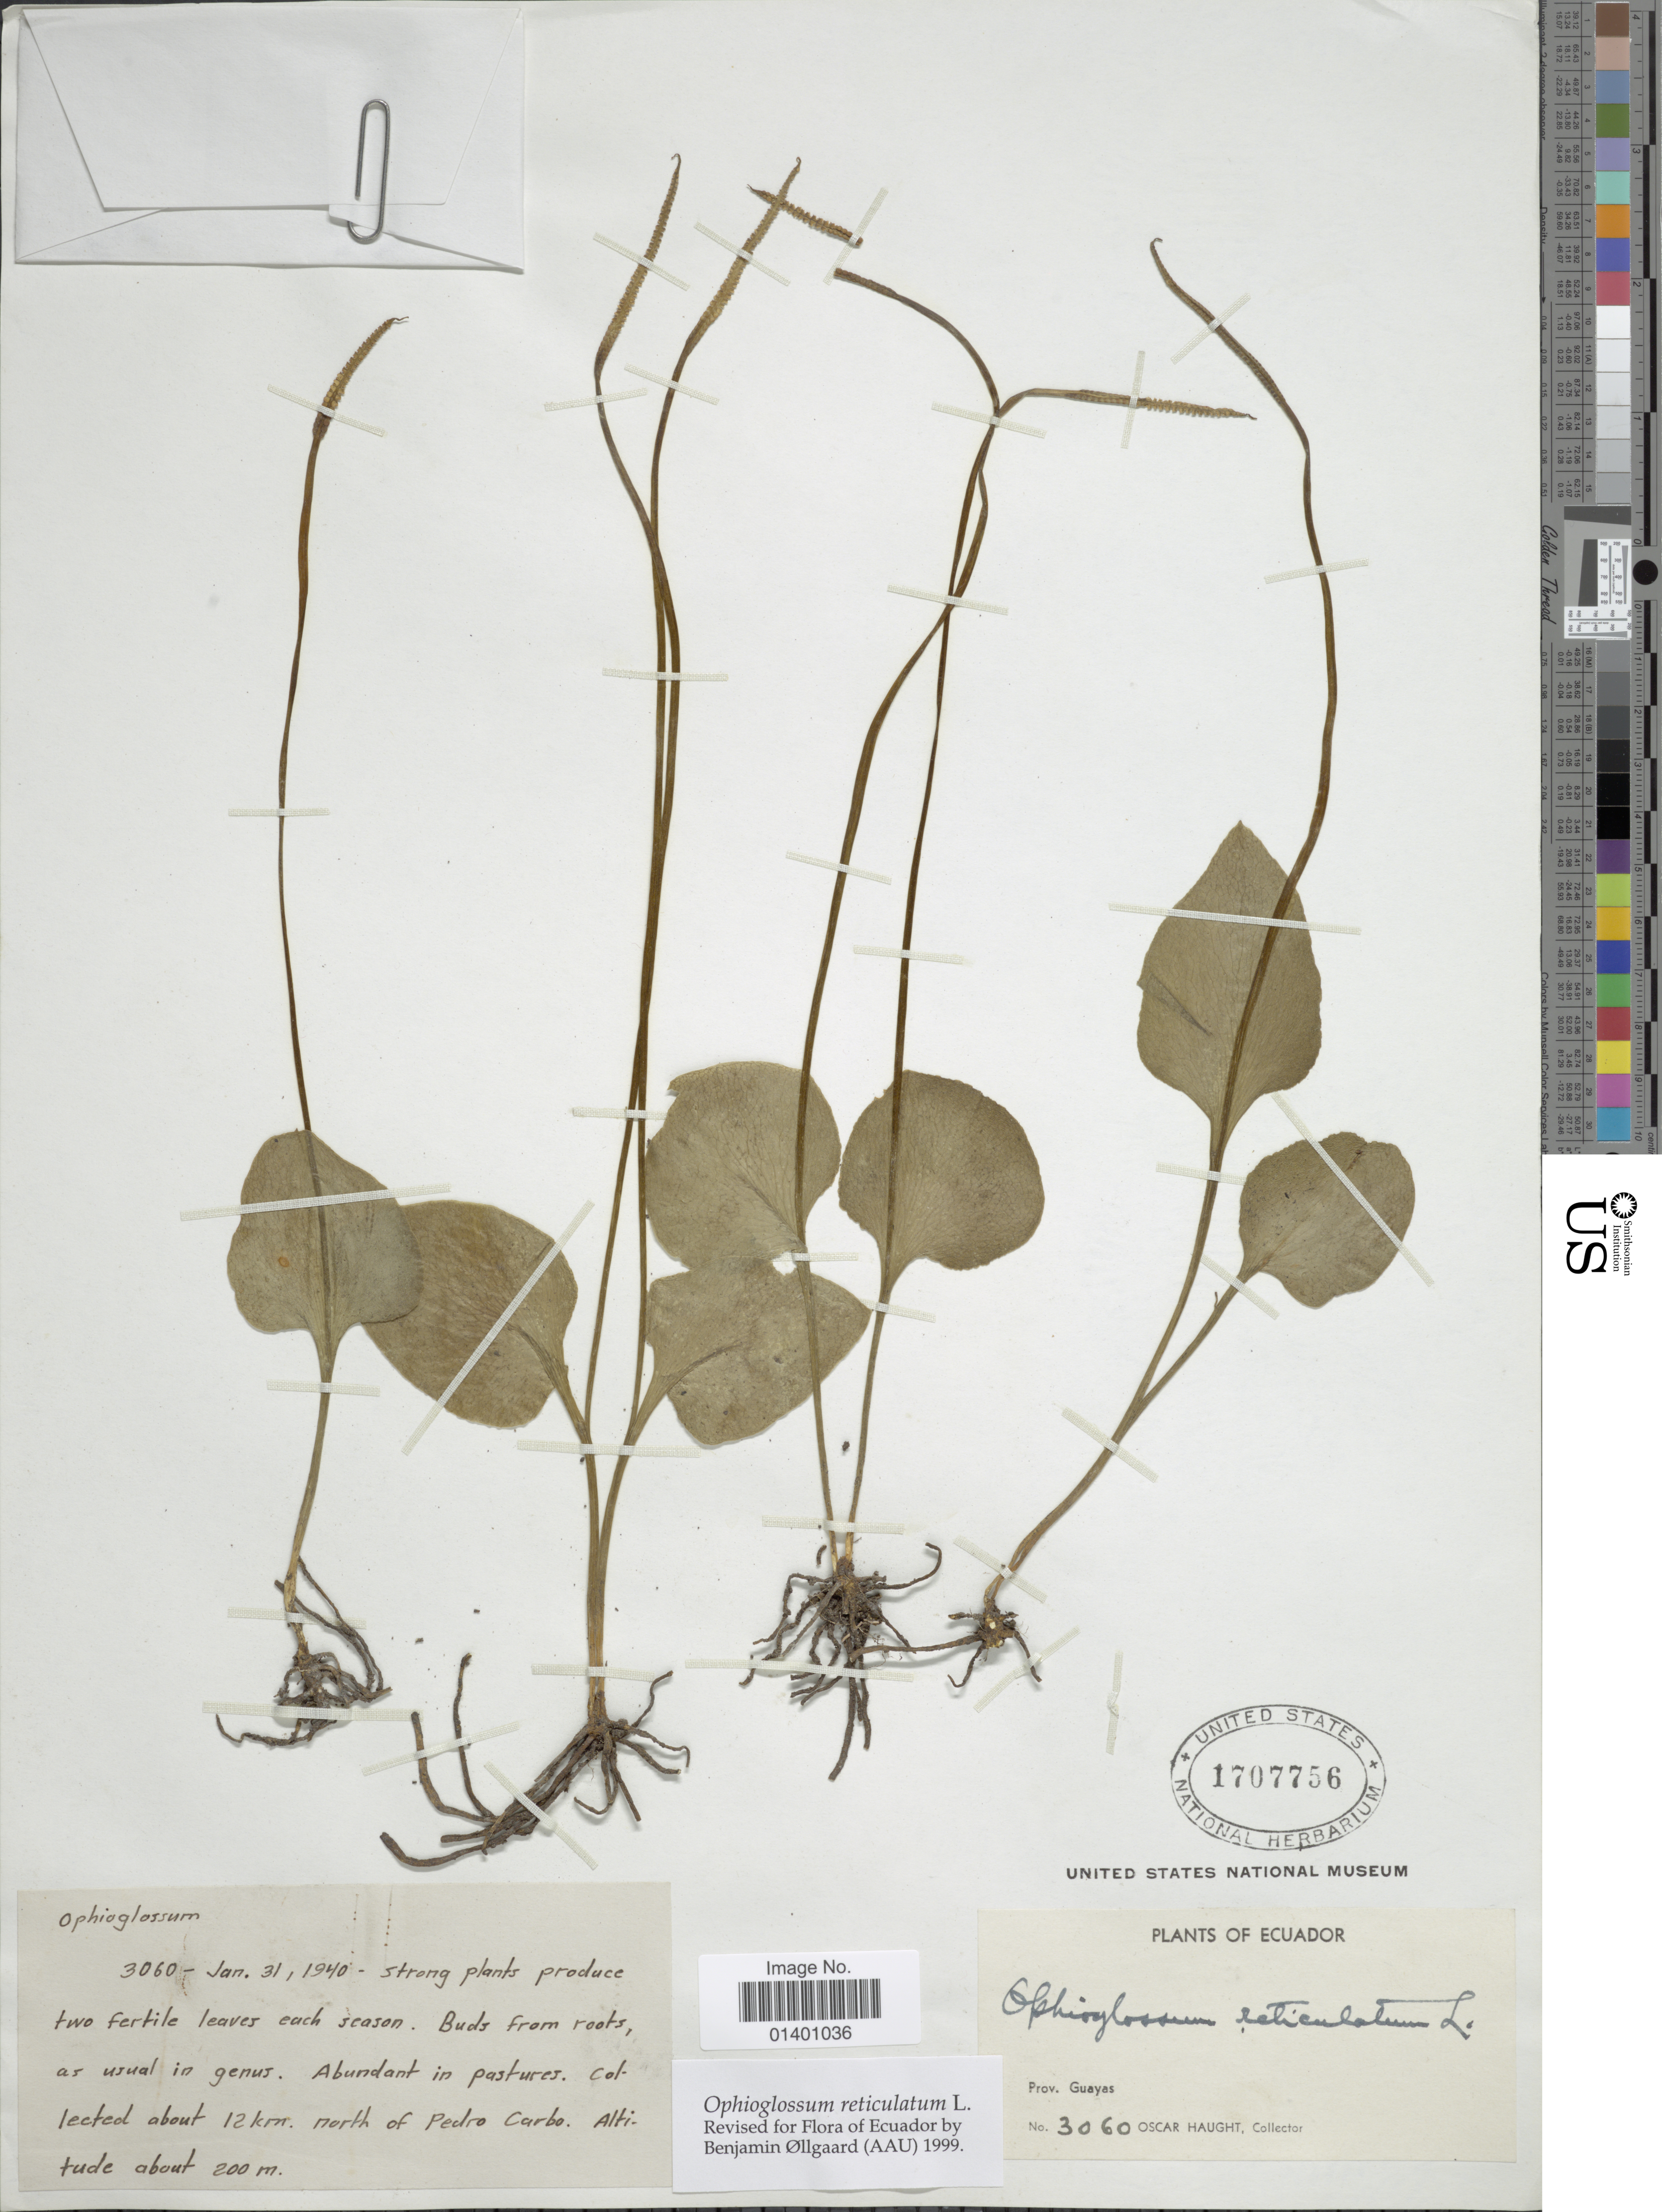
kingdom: Plantae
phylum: Tracheophyta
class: Polypodiopsida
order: Ophioglossales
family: Ophioglossaceae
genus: Ophioglossum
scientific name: Ophioglossum reticulatum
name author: L.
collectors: O. L. Haught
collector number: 3060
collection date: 1940-01-31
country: Ecuador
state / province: Guayas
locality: About 12 km north of Pedro Carbo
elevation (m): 200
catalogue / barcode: US 1707756